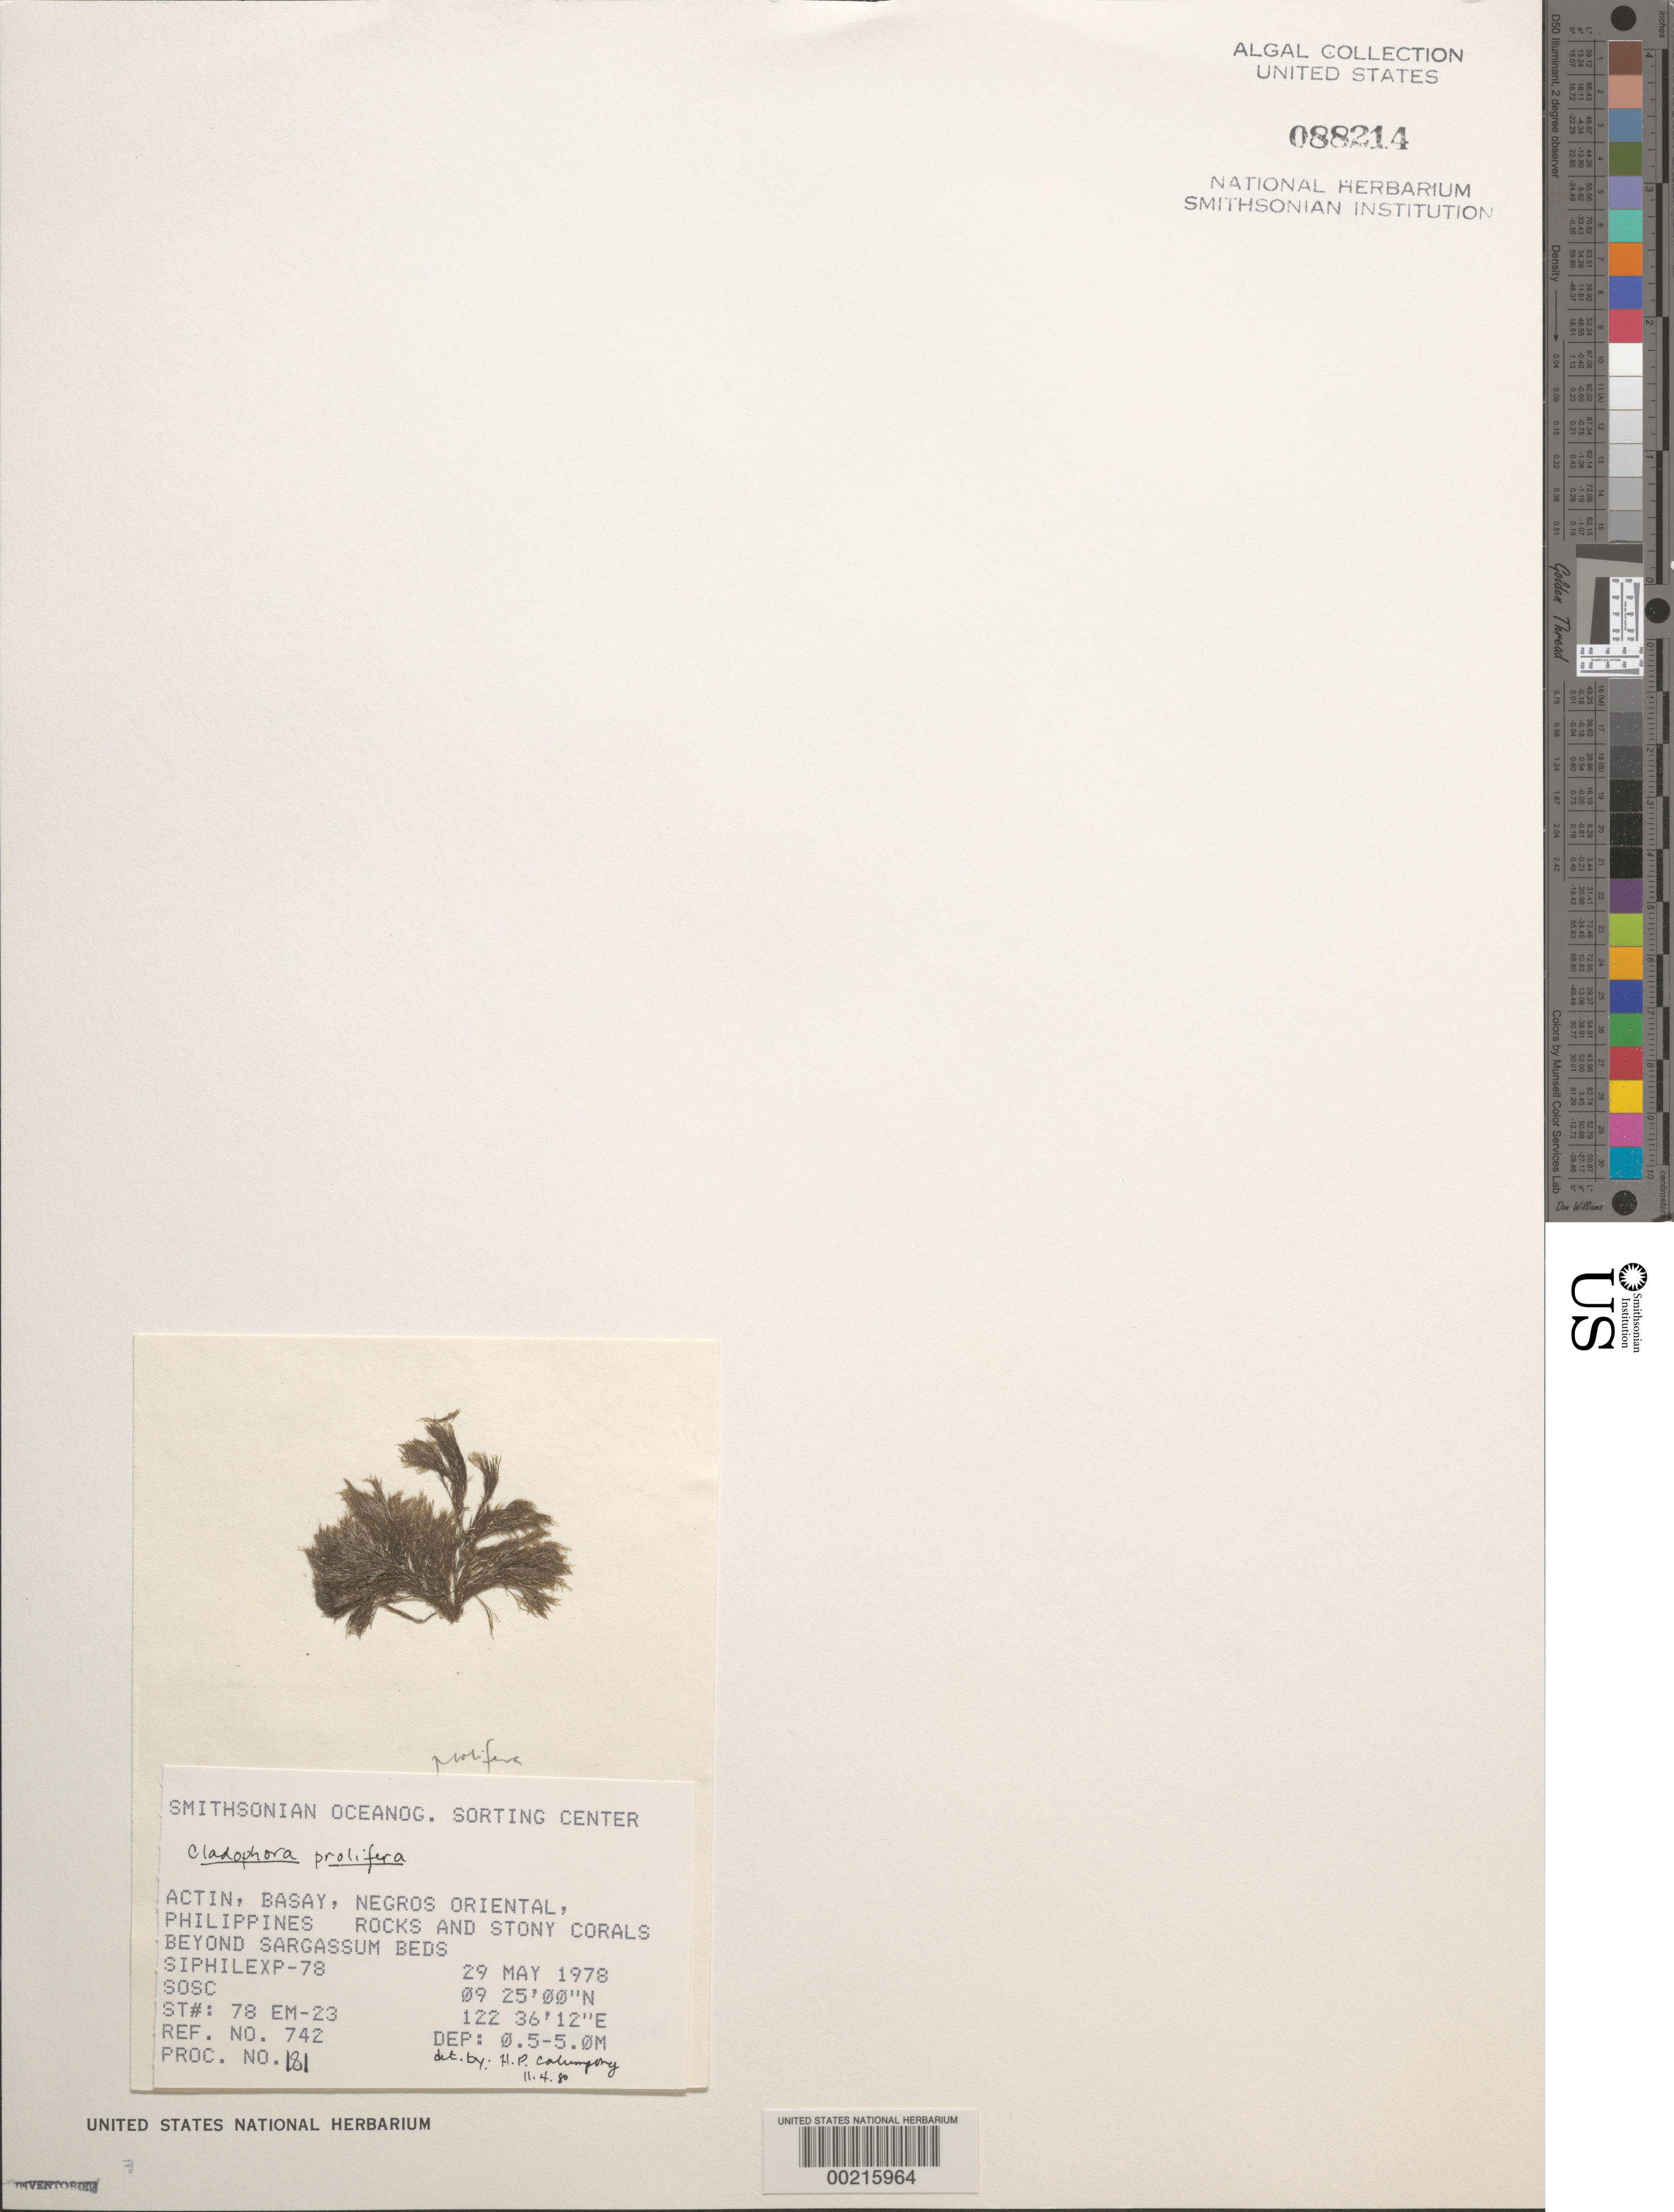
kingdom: Plantae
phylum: Chlorophyta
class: Ulvophyceae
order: Cladophorales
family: Cladophoraceae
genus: Cladophora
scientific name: Cladophora prolifera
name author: (Roth) Kütz.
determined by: Calumpong, H. P.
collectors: SOSC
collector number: Station 78 Em-23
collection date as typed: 29 May 1979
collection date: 1979-05-29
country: Philippines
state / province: Central Visayas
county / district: Negros Oriental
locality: Actin, basay, negros oriental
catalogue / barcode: US 88214